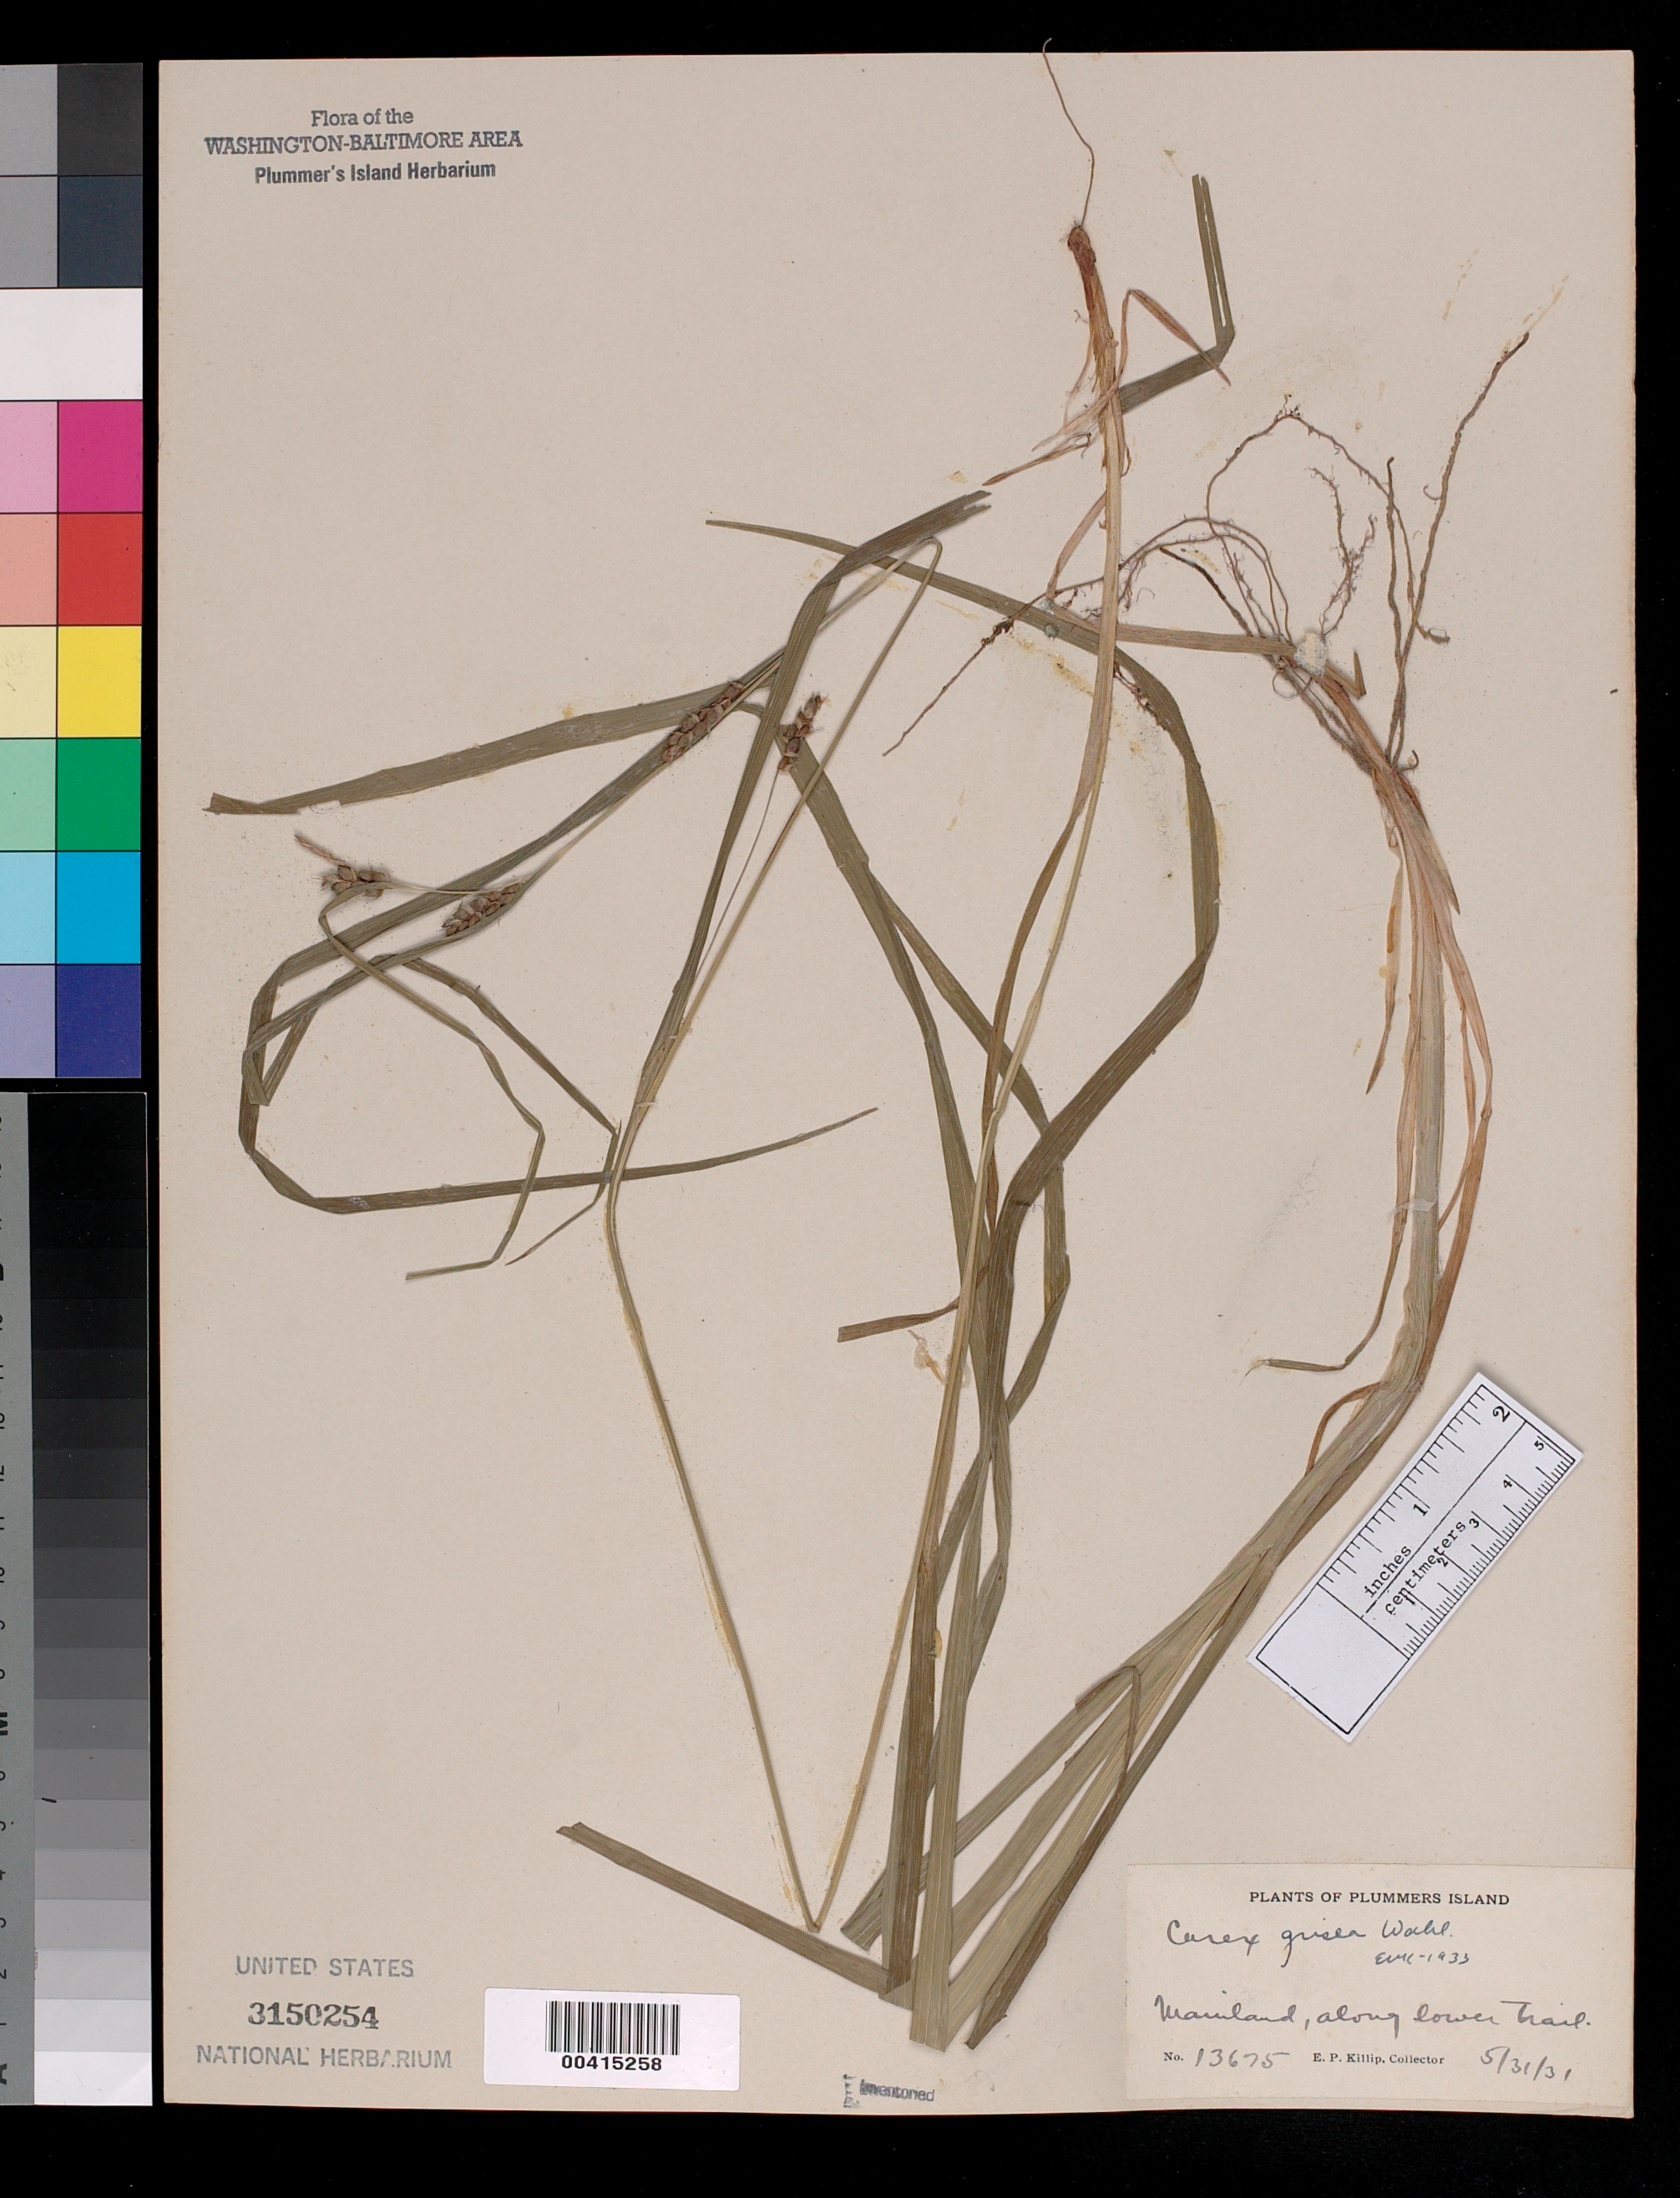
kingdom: Plantae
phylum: Tracheophyta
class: Liliopsida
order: Poales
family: Cyperaceae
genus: Carex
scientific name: Carex grisea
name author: Wahlenb.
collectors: E. P. Killip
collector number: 13675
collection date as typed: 31 May 1931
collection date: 1931-05-31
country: United States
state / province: Maryland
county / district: Montgomery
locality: Plummer's Island; mainland, along lower trail Plummers Island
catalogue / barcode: US 3150254